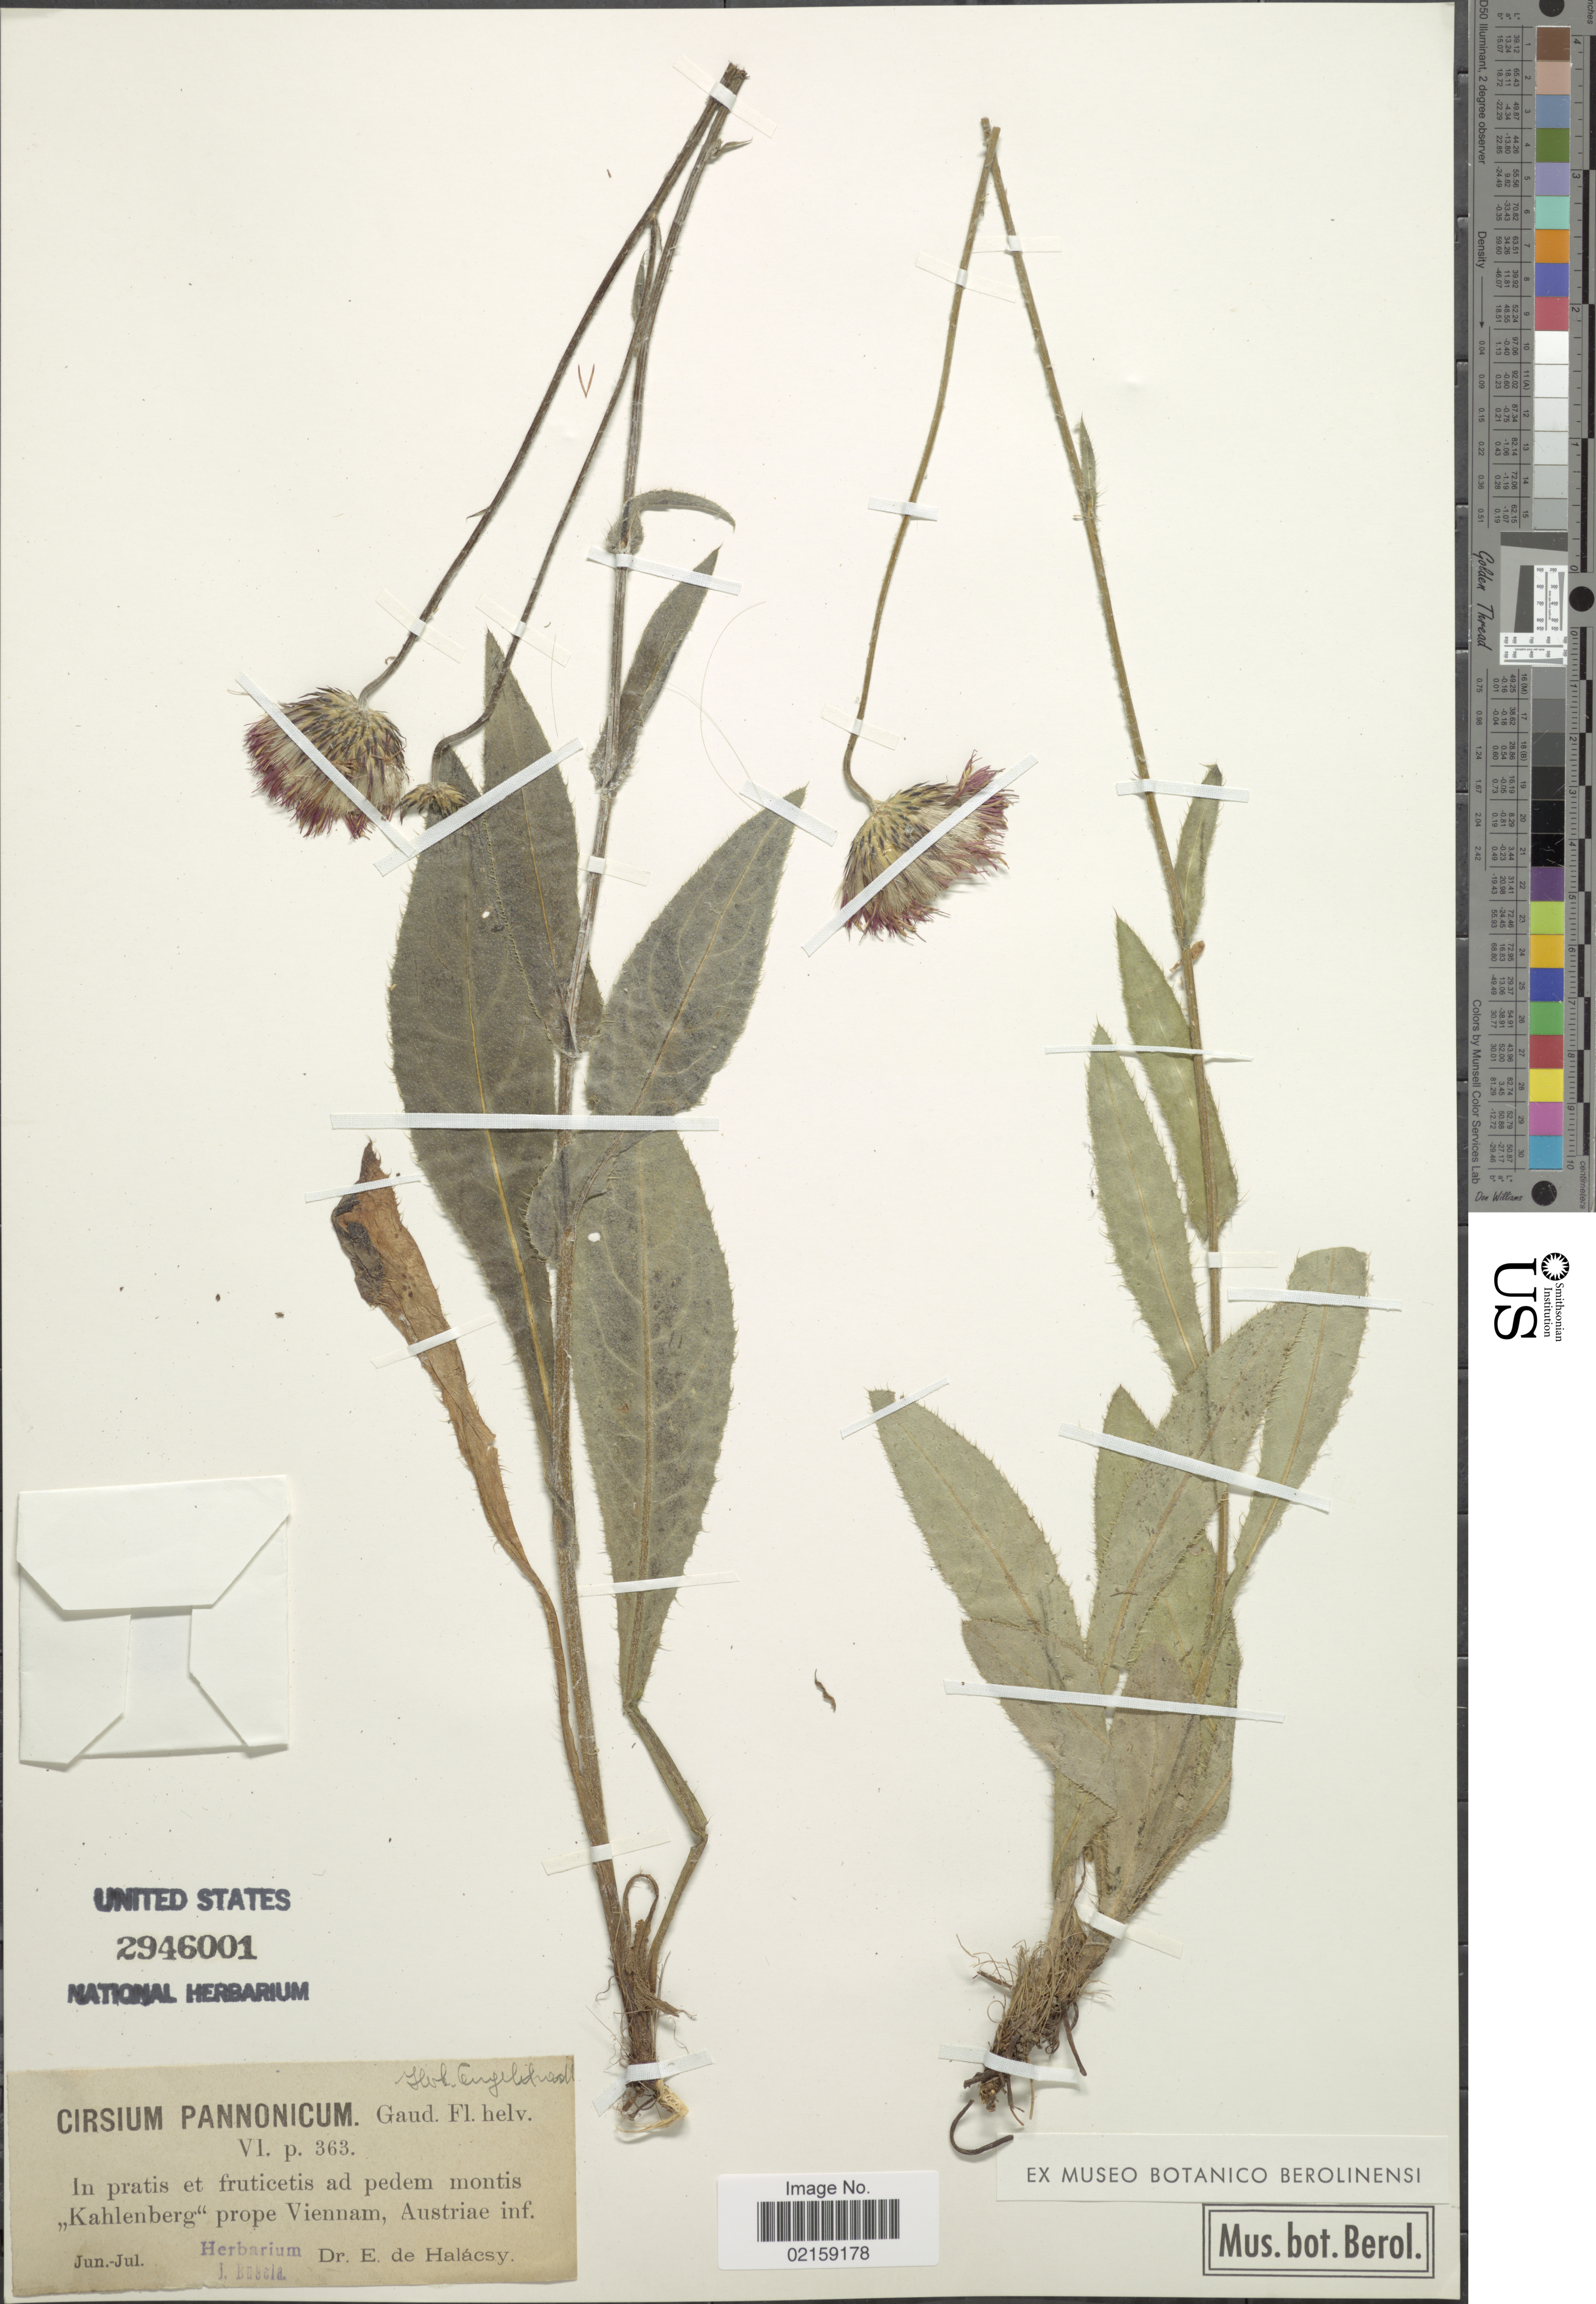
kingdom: Plantae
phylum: Tracheophyta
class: Magnoliopsida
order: Asterales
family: Asteraceae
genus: Cirsium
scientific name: Cirsium pannonicum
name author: (L. f.) Link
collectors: E. von Halacsy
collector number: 363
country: Austria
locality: In pratis et fruticetis ad pedem montis "Kahlenberg" prope Viennam, Austriae inf.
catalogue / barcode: US 2946001